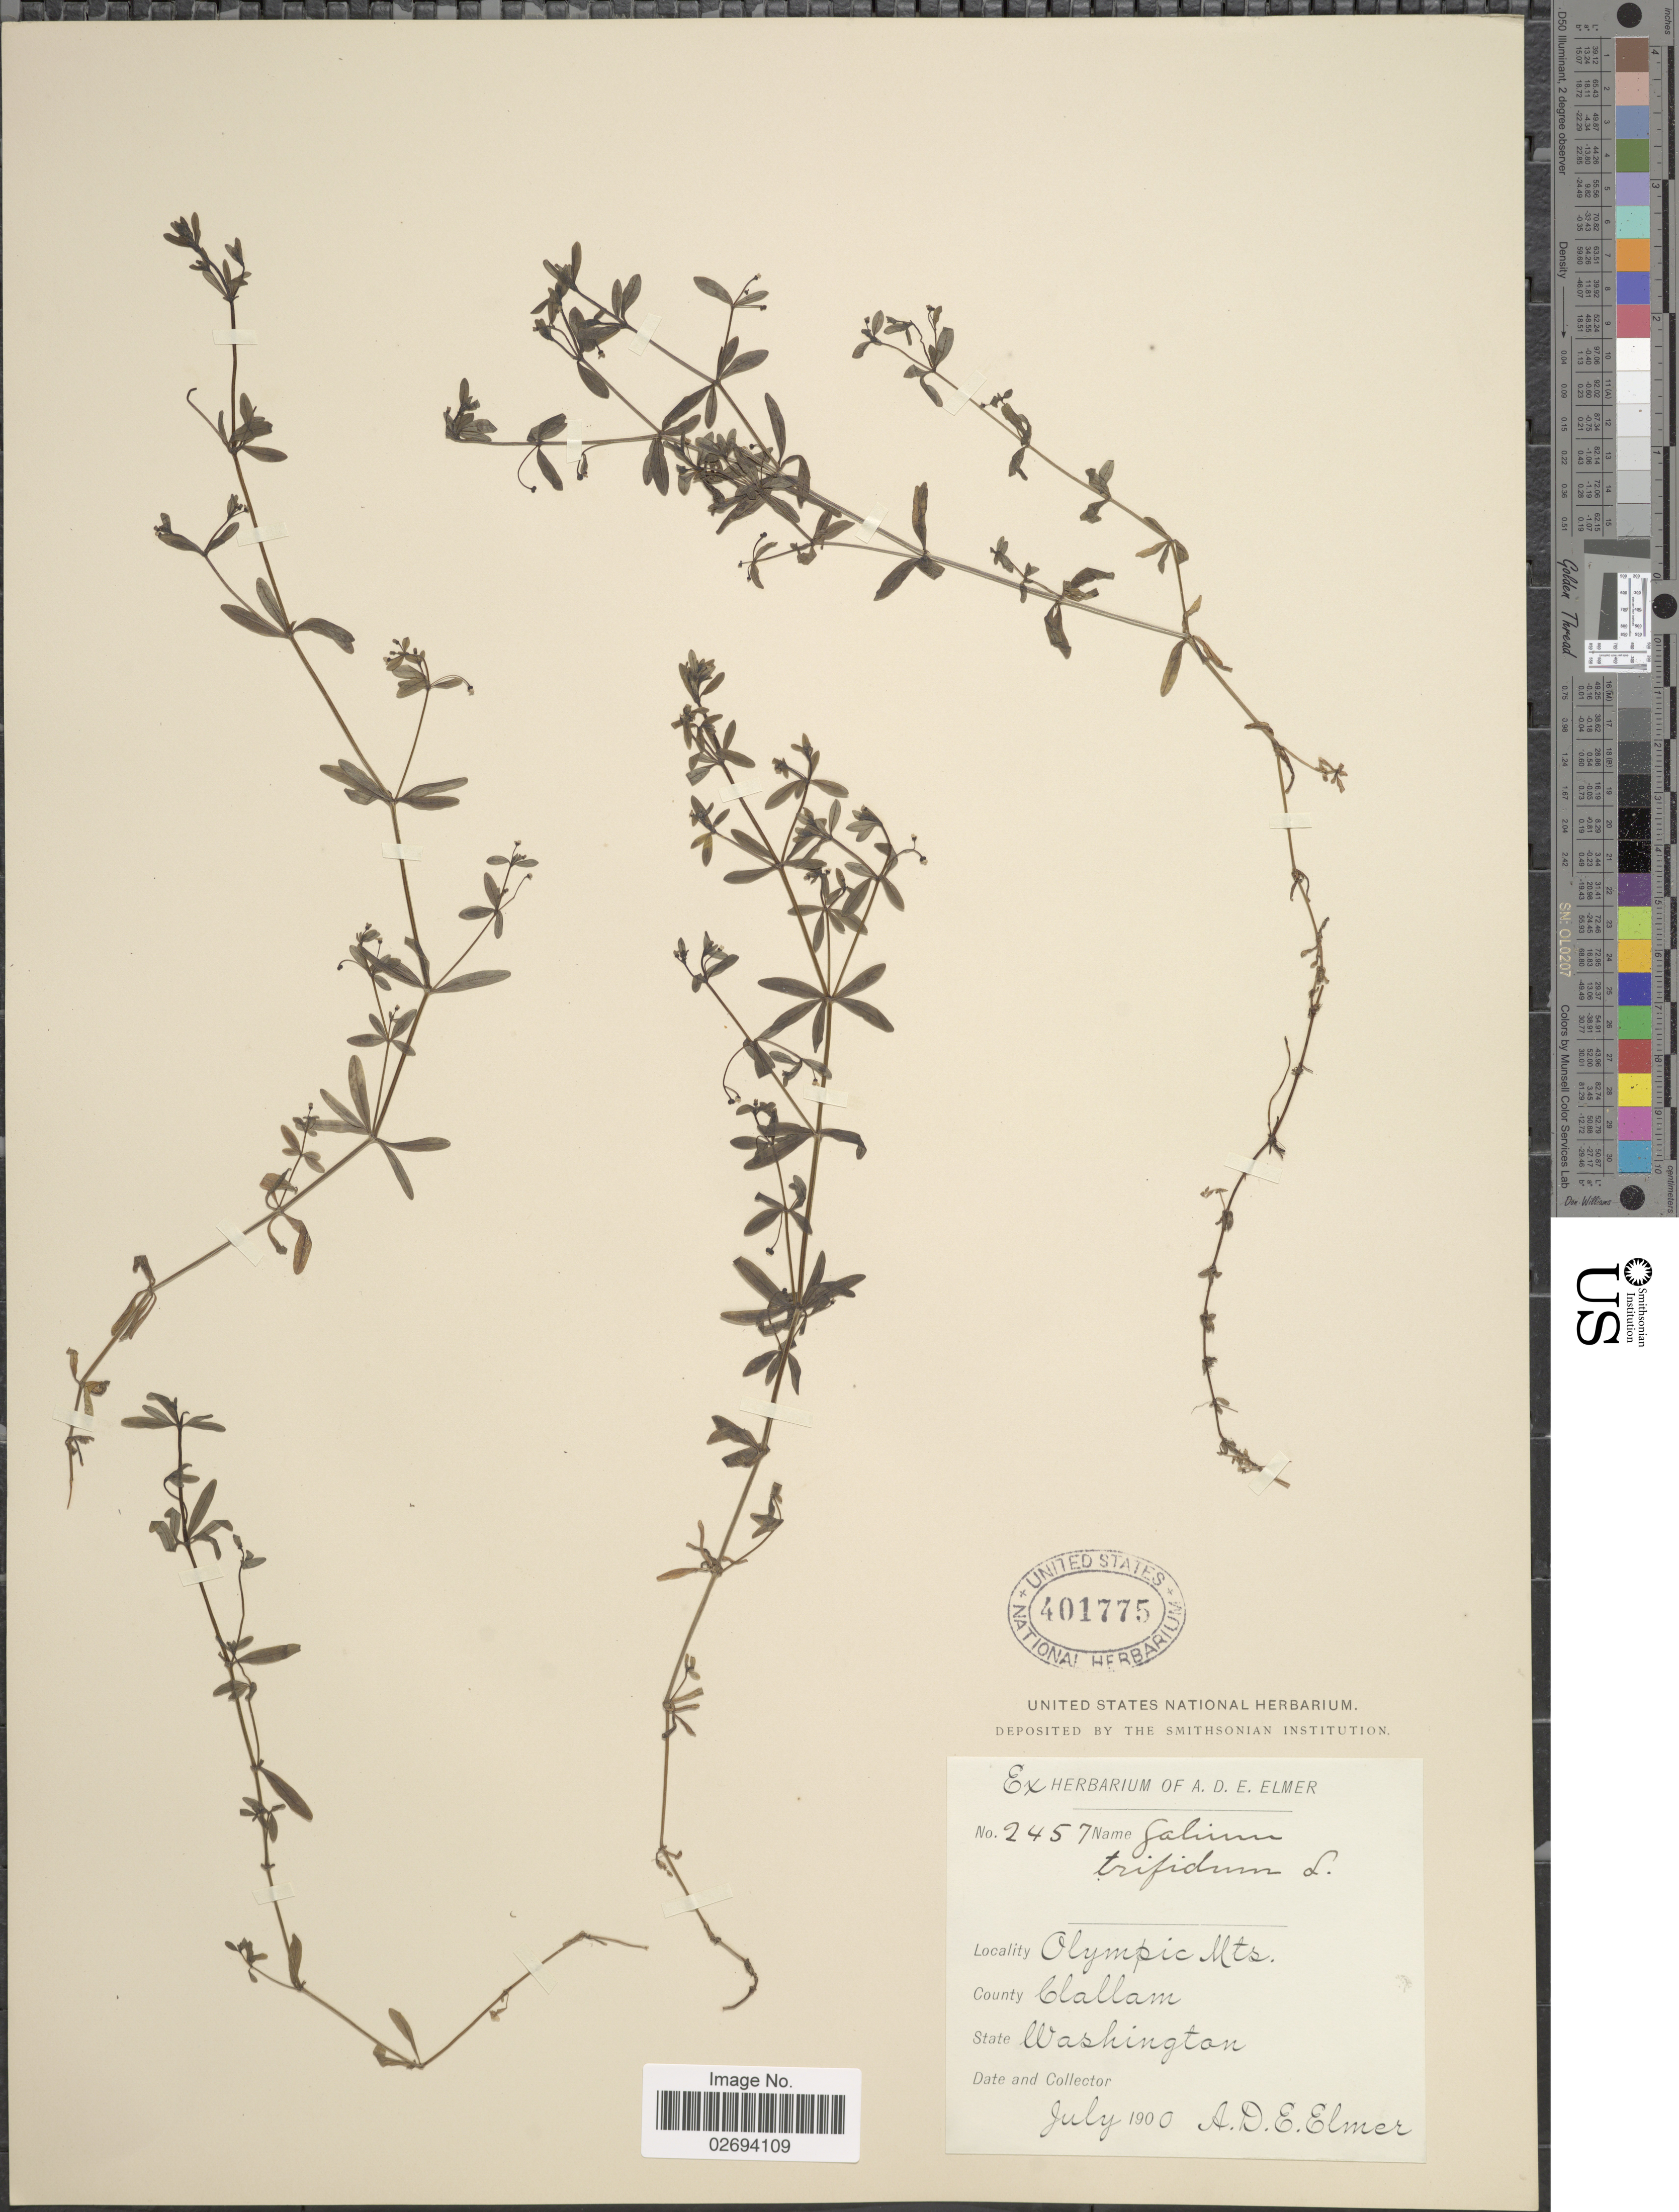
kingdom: Plantae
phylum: Tracheophyta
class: Magnoliopsida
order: Gentianales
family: Rubiaceae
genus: Galium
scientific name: Galium trifidum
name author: L.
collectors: A. D. E. Elmer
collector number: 2457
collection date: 1900-07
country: United States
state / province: Washington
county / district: Clallam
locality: County Clallam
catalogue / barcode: US 401775